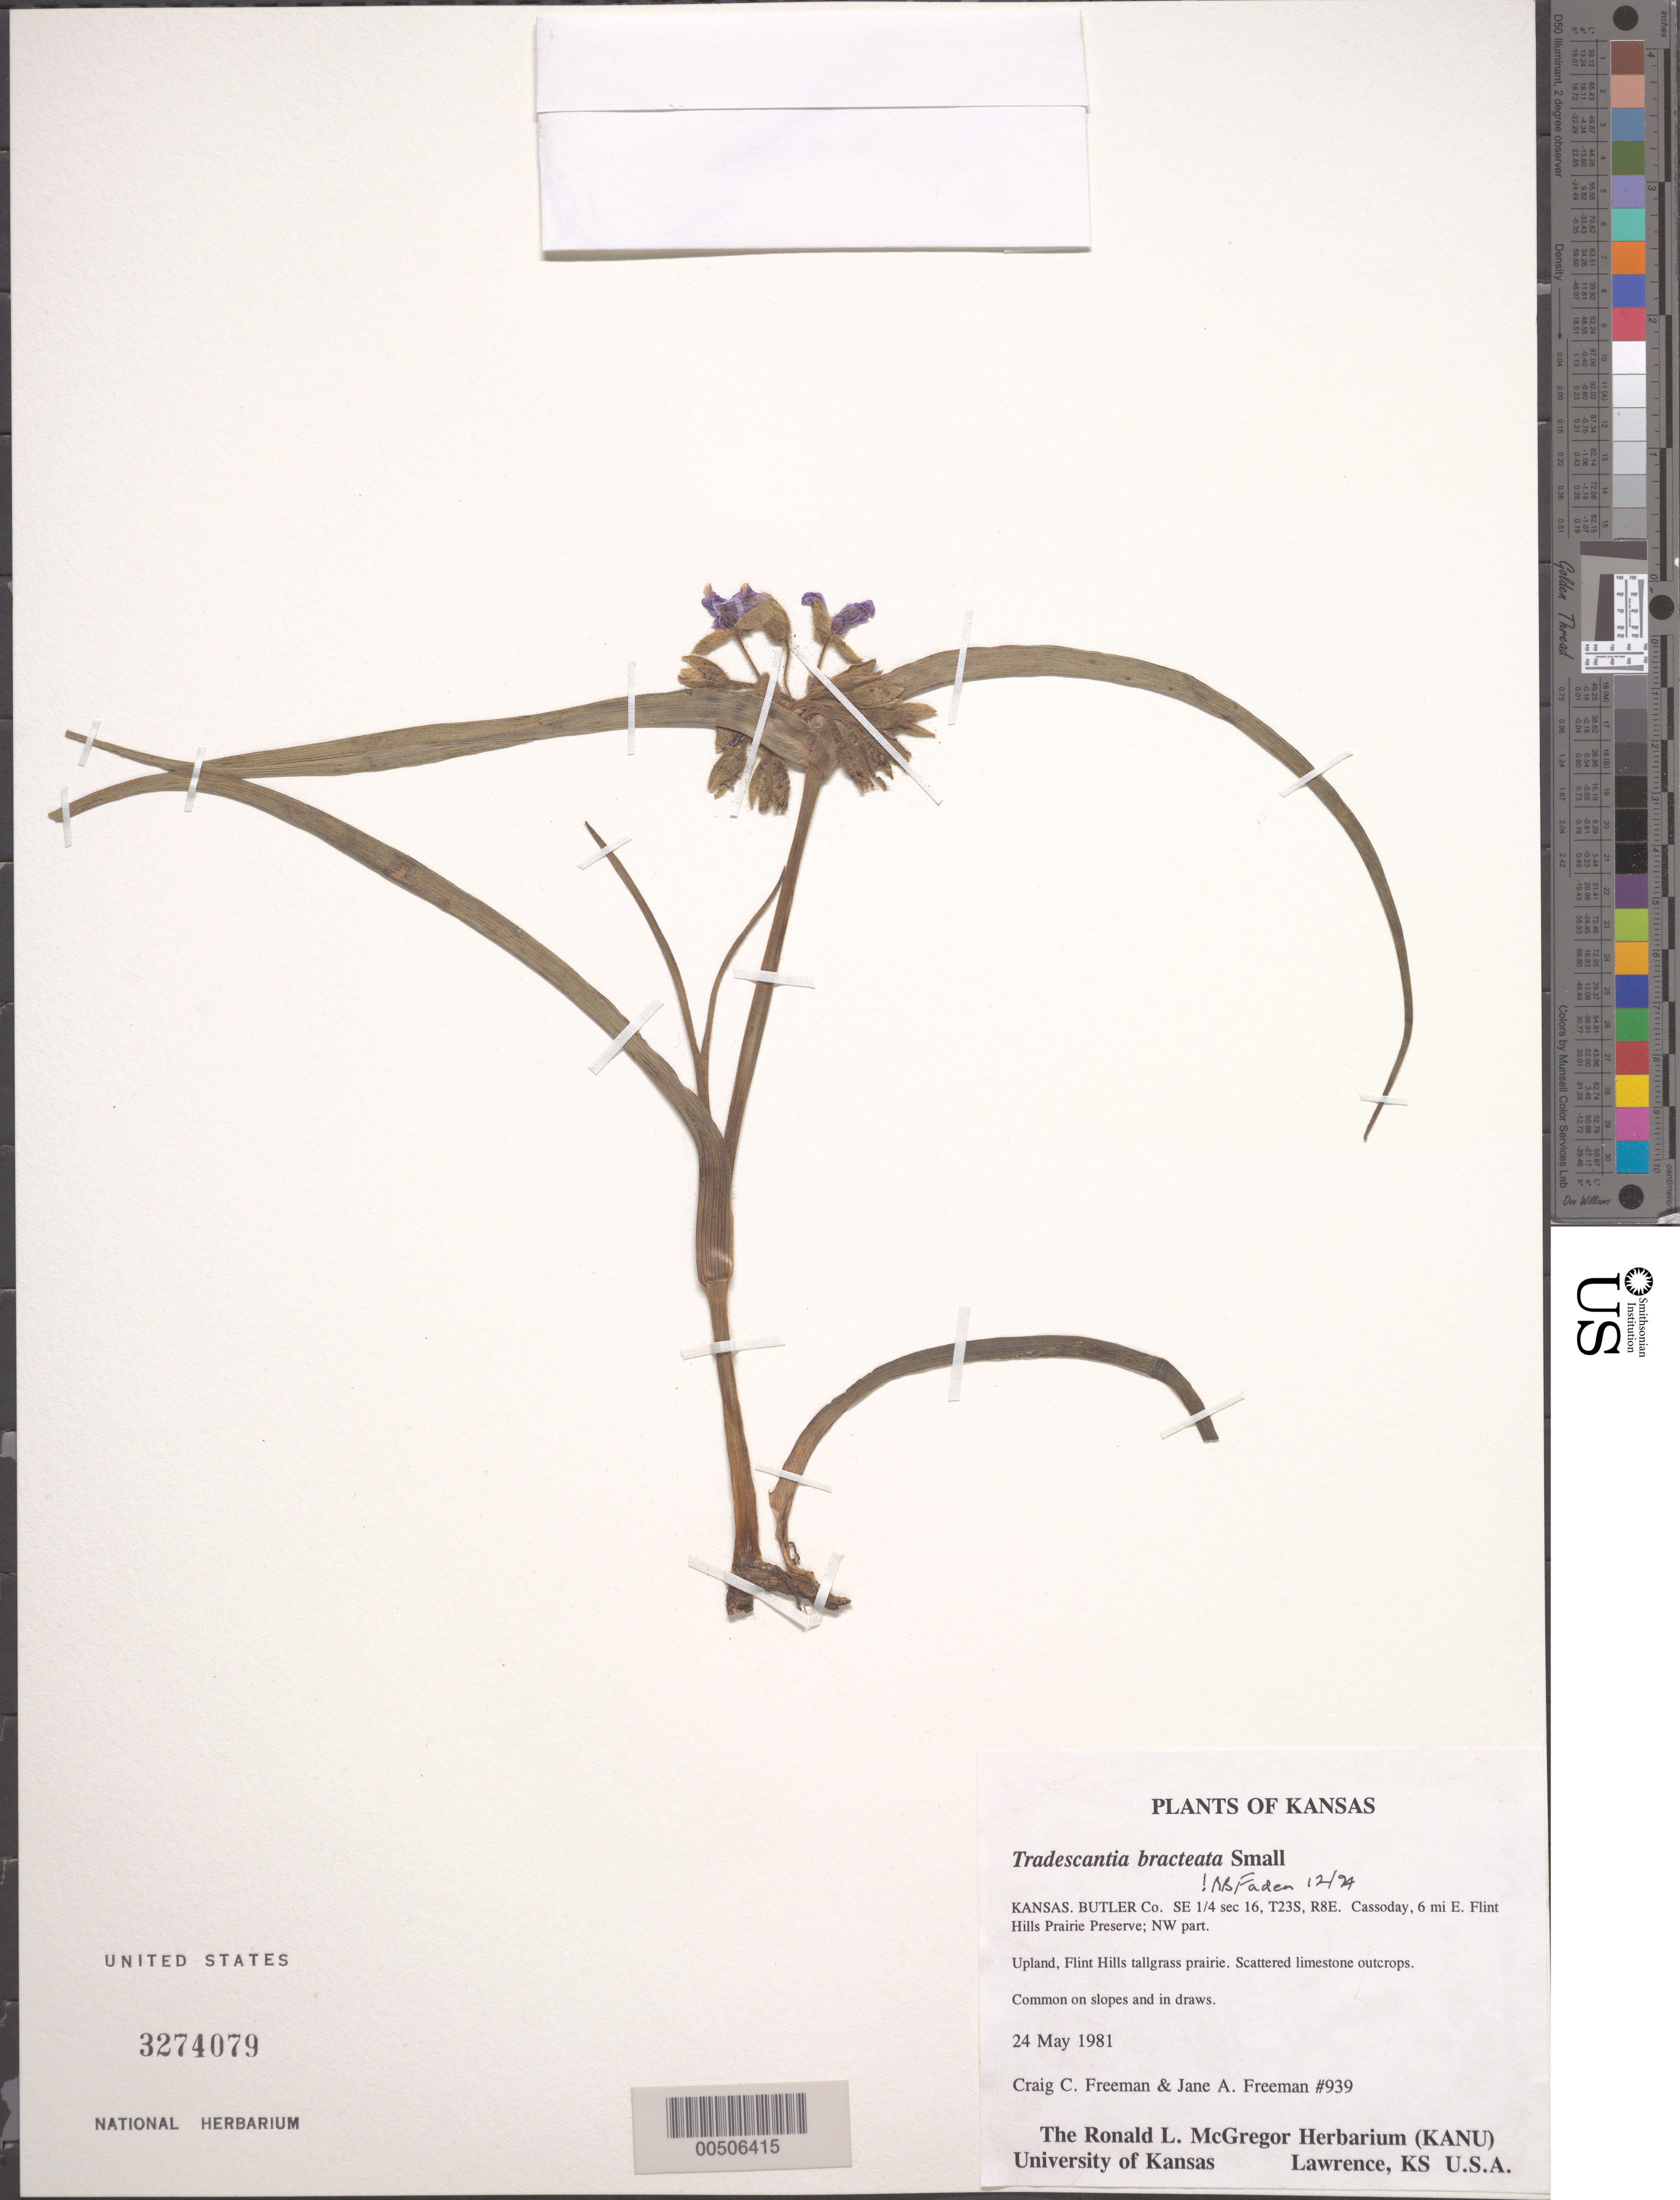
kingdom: Plantae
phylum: Tracheophyta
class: Liliopsida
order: Commelinales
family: Commelinaceae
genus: Tradescantia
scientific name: Tradescantia bracteata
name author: Small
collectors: C. Freeman & J. Freeman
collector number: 939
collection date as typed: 24 May 1981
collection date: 1981-05-24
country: United States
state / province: Kansas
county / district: Butler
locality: Cassoday, e of flint hill prairie preserve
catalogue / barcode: US 3272079